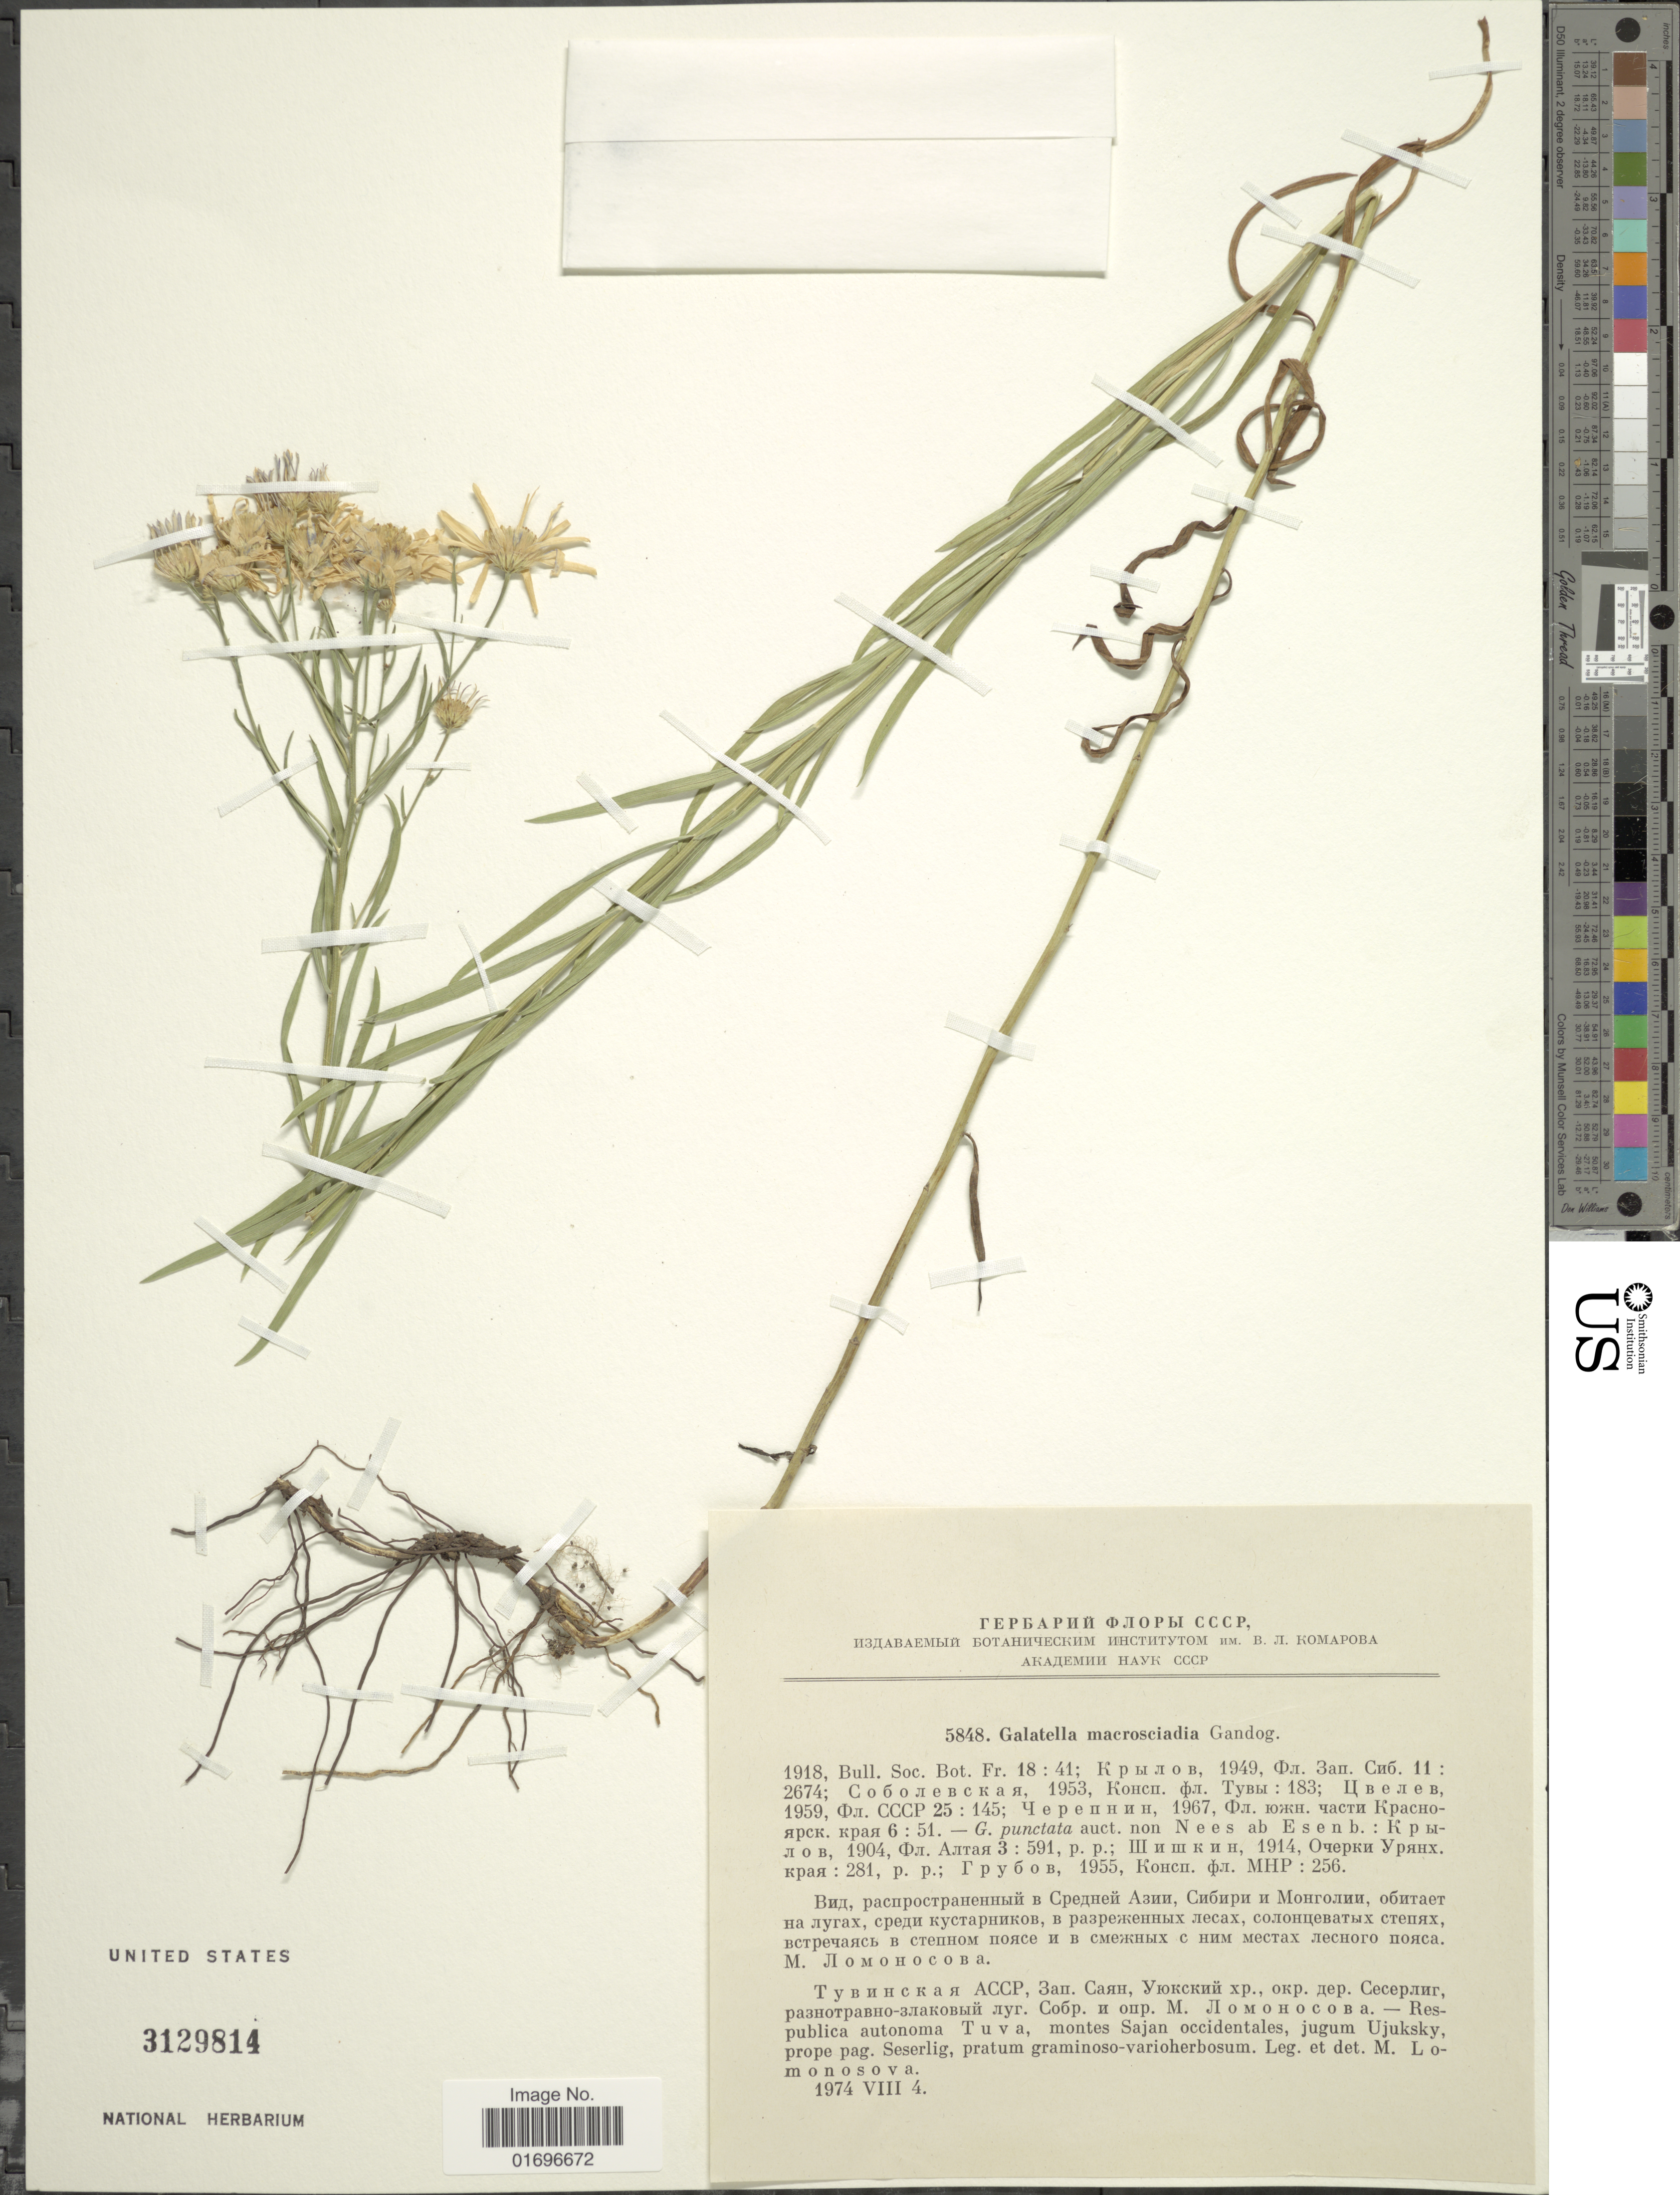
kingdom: Plantae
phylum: Tracheophyta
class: Magnoliopsida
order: Asterales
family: Asteraceae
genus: Aster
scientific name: Aster macrosciadius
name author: Novopokr.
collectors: M. Lomonosova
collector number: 5848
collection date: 1974-08-04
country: Russian Federation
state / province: Tuva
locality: Respublica autonoma Tuva, montes Sajan occidentales, jugum Ujuksky, prope pag. Seserlig, pratum graminoso-varioherbosum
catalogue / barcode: US 3129814